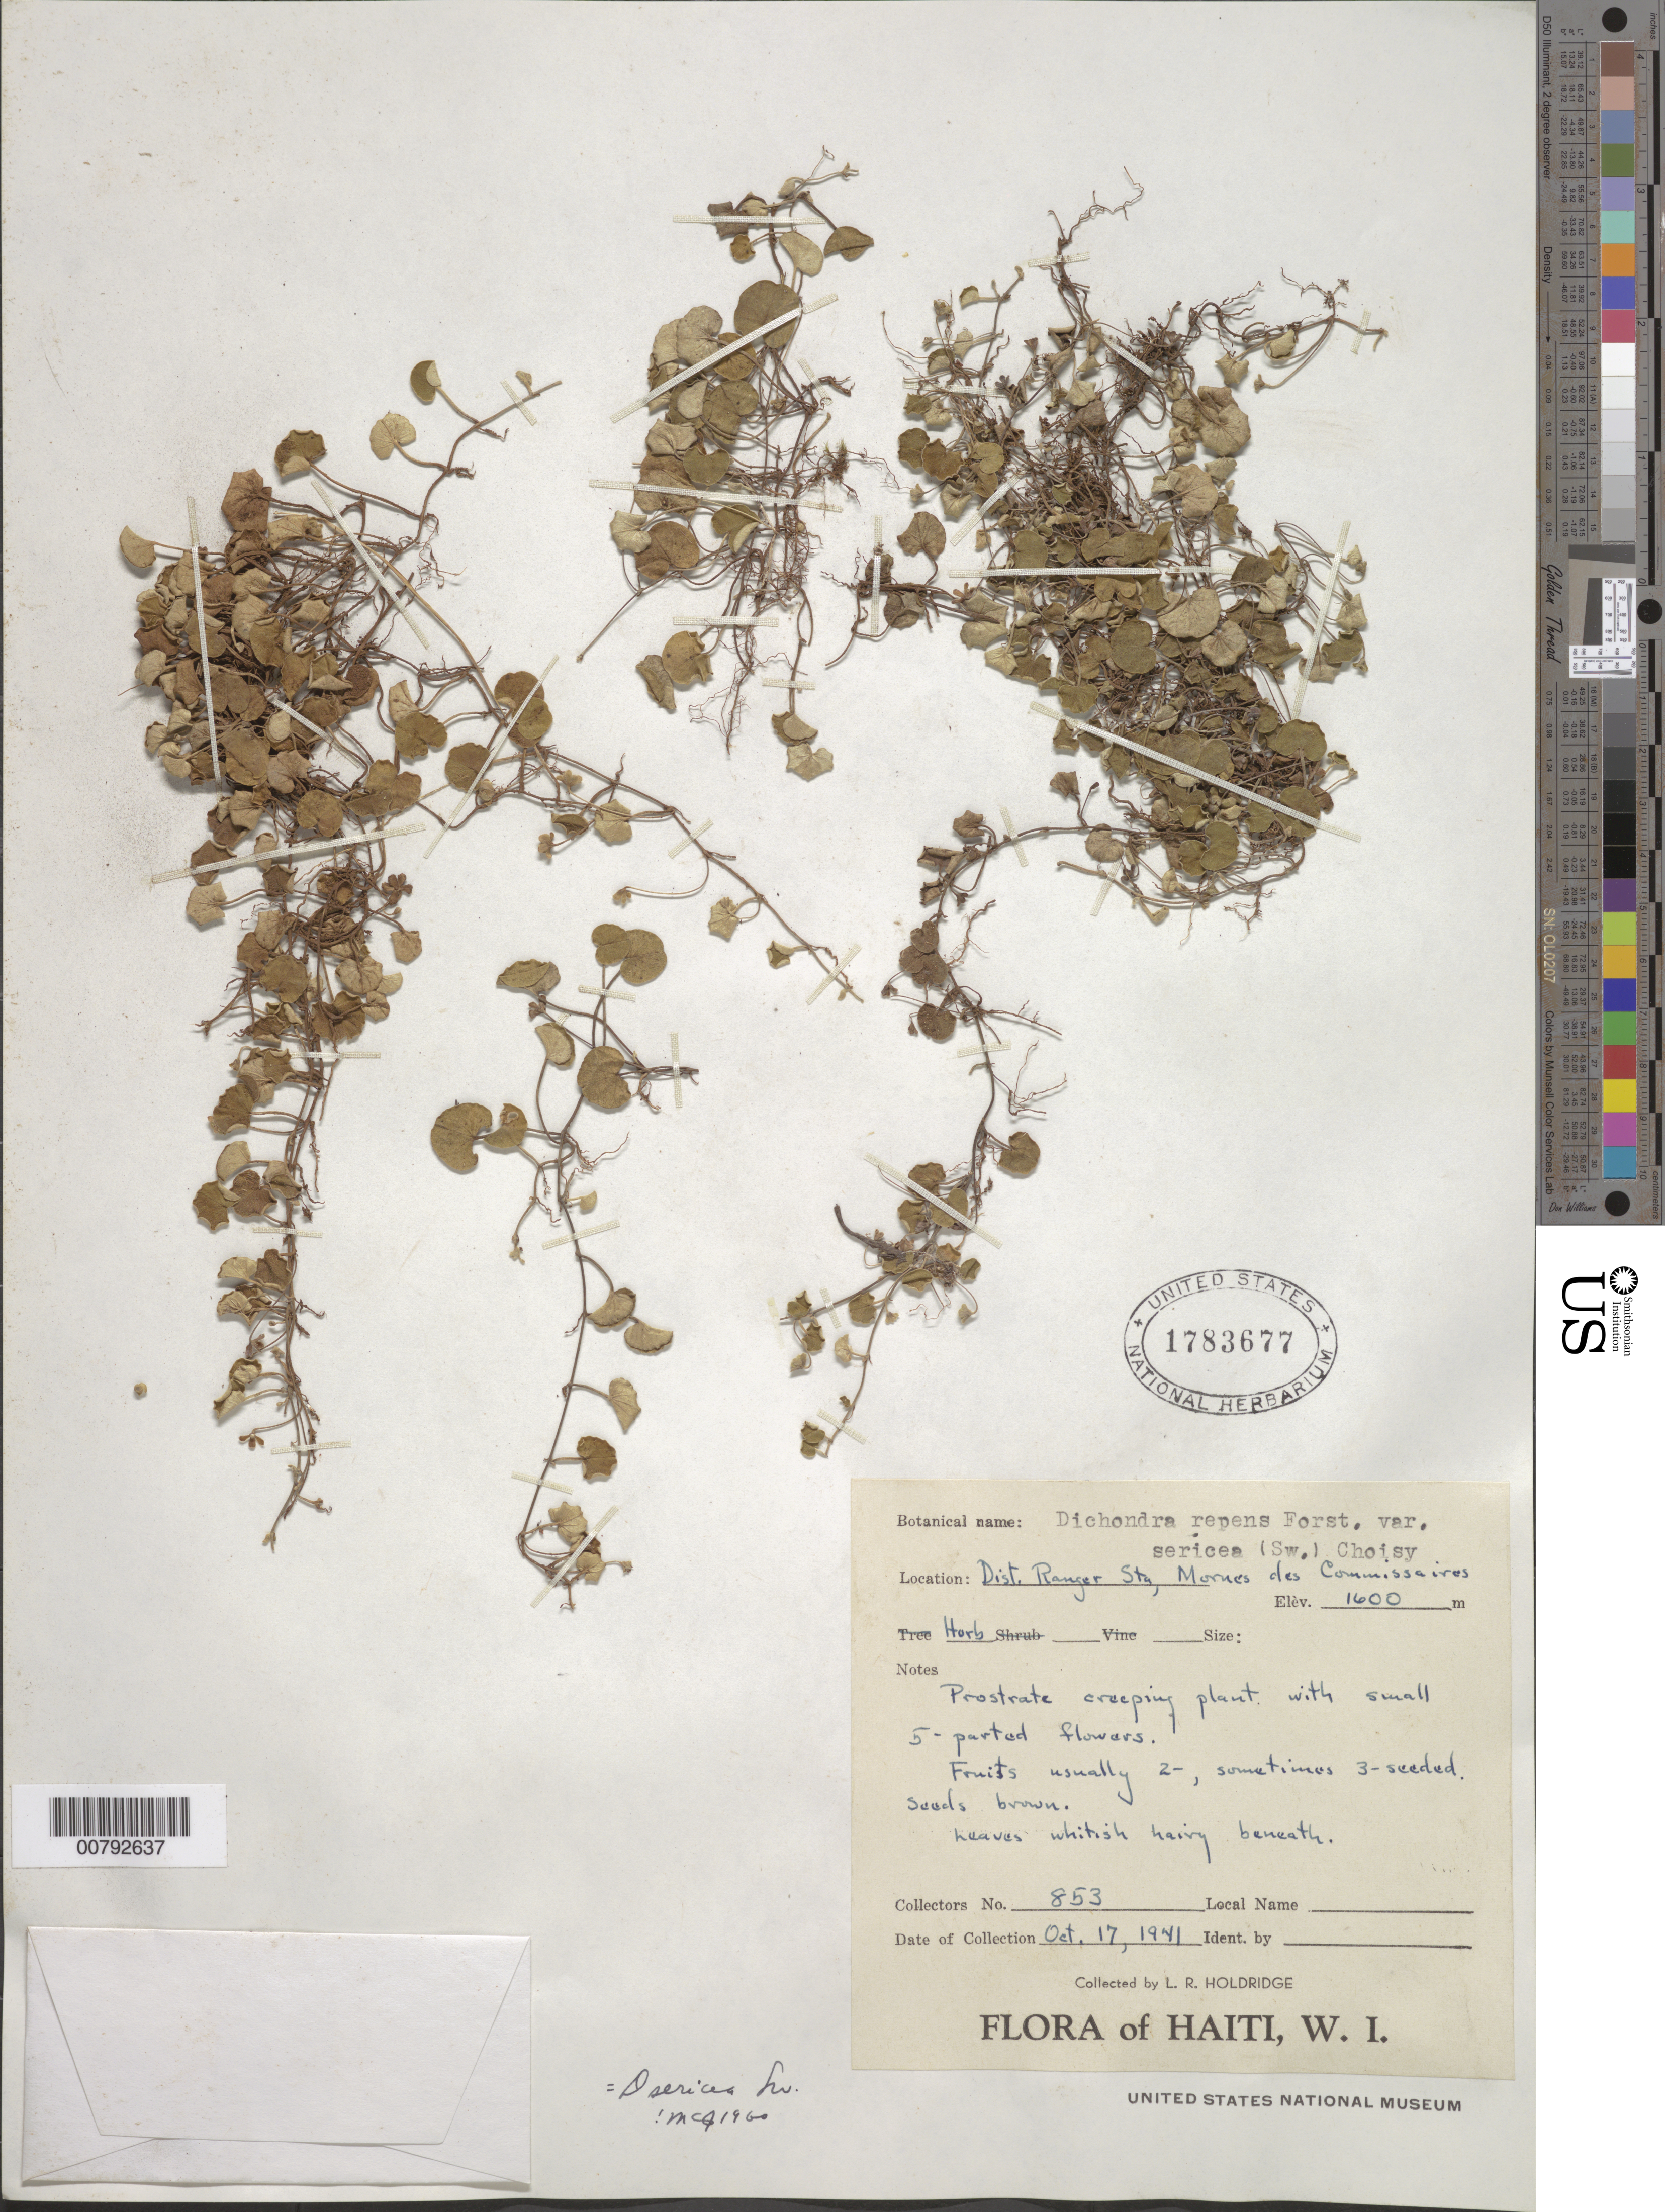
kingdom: Plantae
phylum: Tracheophyta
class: Magnoliopsida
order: Solanales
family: Convolvulaceae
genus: Dichondra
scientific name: Dichondra sericea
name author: Sw.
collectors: L. Holdridge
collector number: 853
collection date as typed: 17 Oct 1941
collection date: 1941-10-17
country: Haiti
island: Hispaniola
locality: Mornes des Commissaires, Dist. Ranger Sta.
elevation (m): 1600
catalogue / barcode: US 1783677